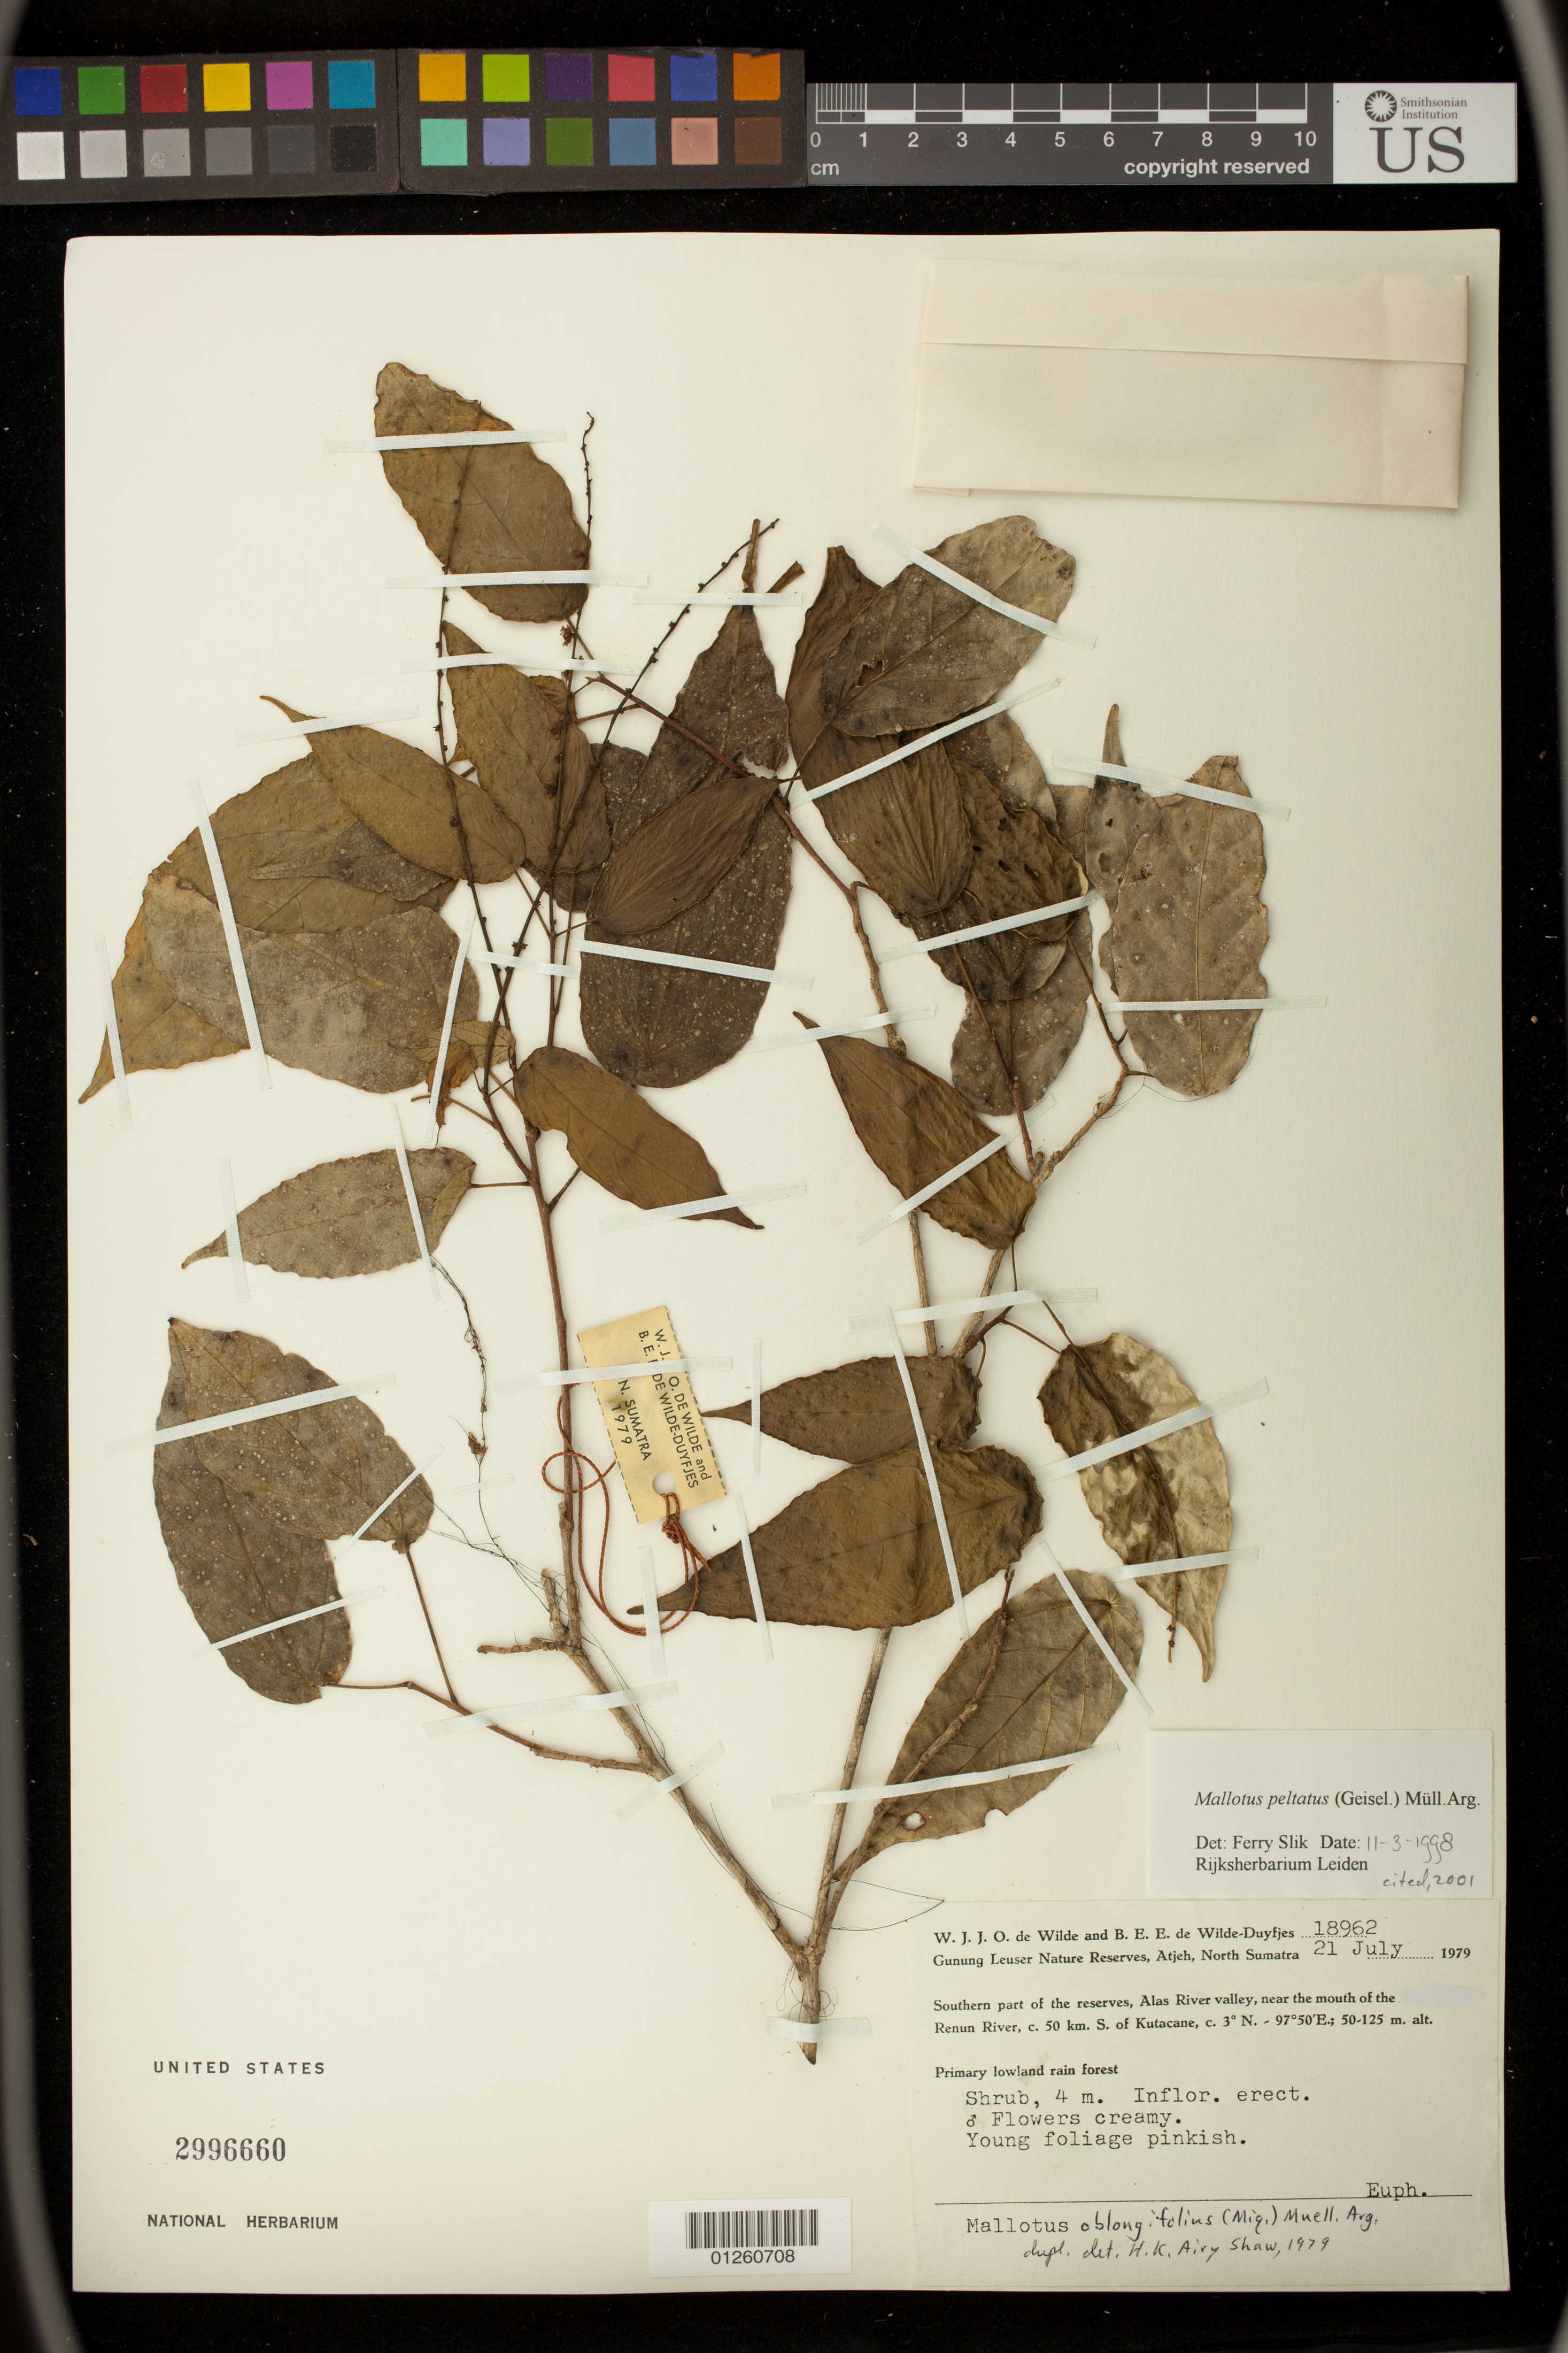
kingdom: Plantae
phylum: Tracheophyta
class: Magnoliopsida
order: Malpighiales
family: Euphorbiaceae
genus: Mallotus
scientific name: Mallotus peltatus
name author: (Geiseler) Müll. Arg.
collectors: W. J. de Wilde & B. E. de Wilde-Duyfjes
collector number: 18962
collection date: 1979-07-21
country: Indonesia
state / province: Sumatra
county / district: Sumatera Utara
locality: Gunung Leuser Nature Reserves, Atjeh. Southern part of the reserves, Alas River valley, near the mouth of the Renun River, c. 50 km. S. of Kutacane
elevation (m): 50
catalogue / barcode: US 2996660